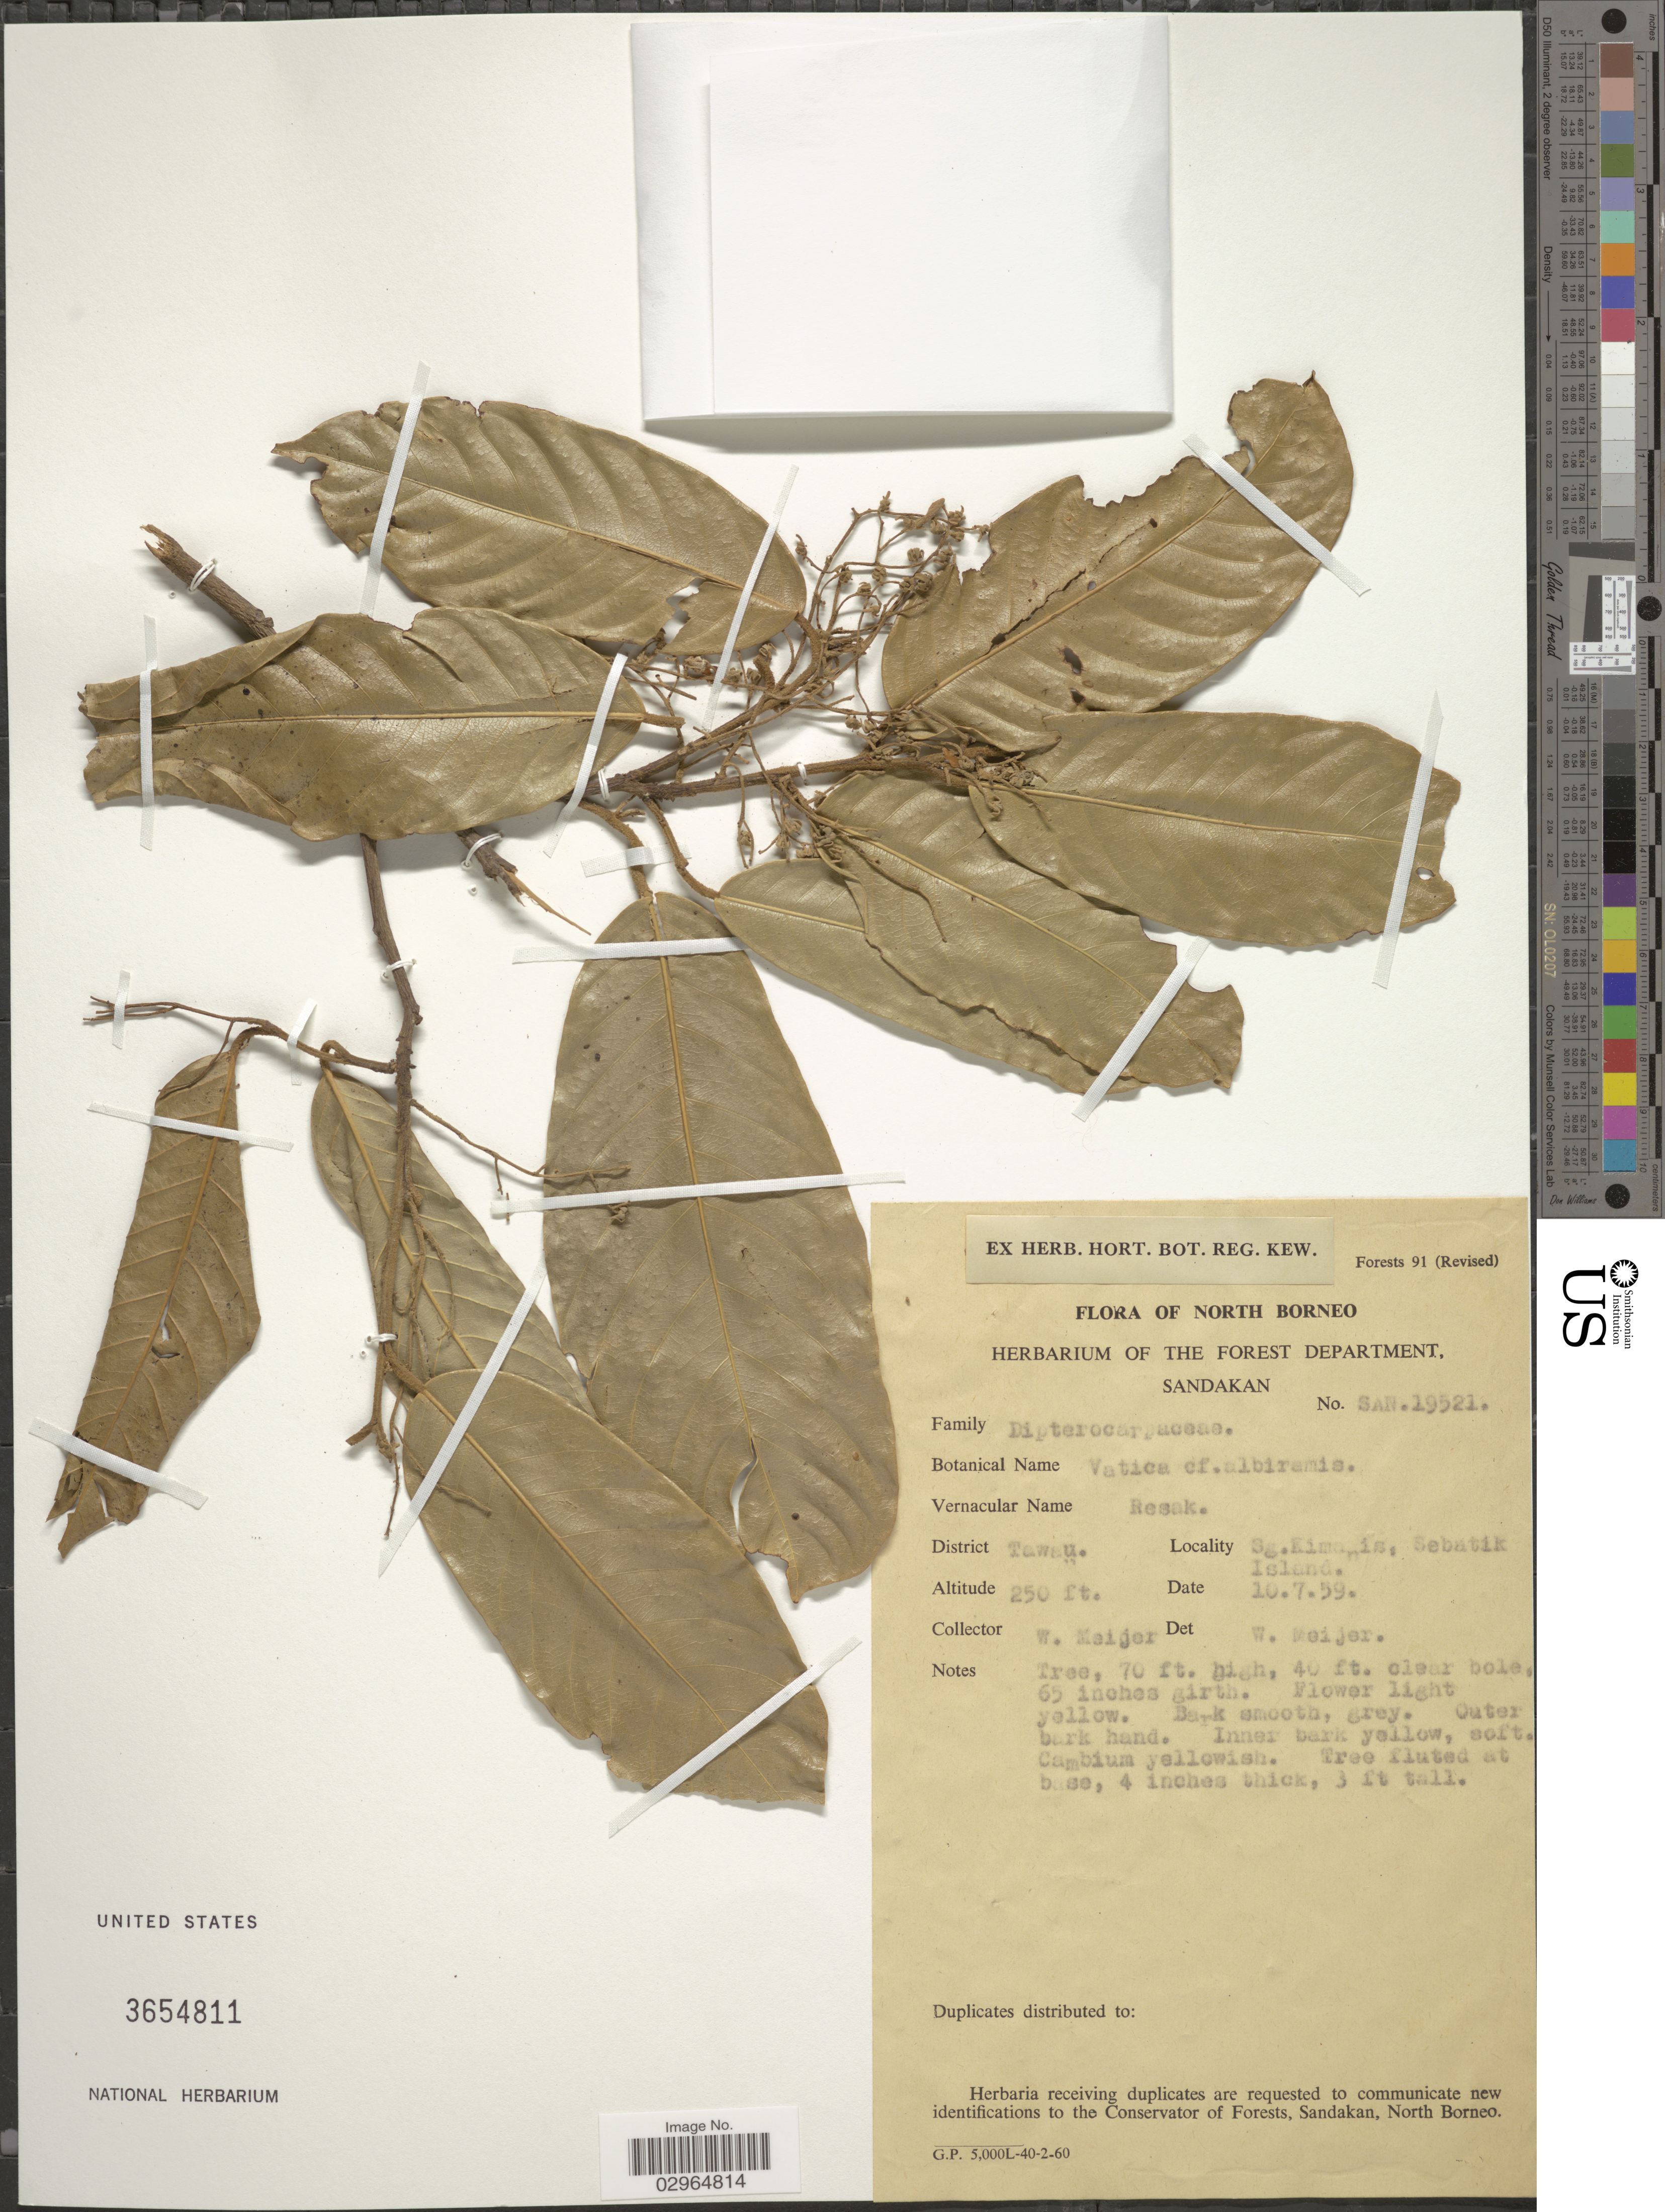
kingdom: Plantae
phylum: Tracheophyta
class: Magnoliopsida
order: Malvales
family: Dipterocarpaceae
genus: Vatica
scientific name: Vatica sp.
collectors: W. Meijer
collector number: SAN 19521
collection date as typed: Transcribed d/m/y: 10/7/59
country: Malaysia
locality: North Borneo. District Tawau. Sg. Kimanis, Sebatik Island.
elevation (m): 76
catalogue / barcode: US 3654811